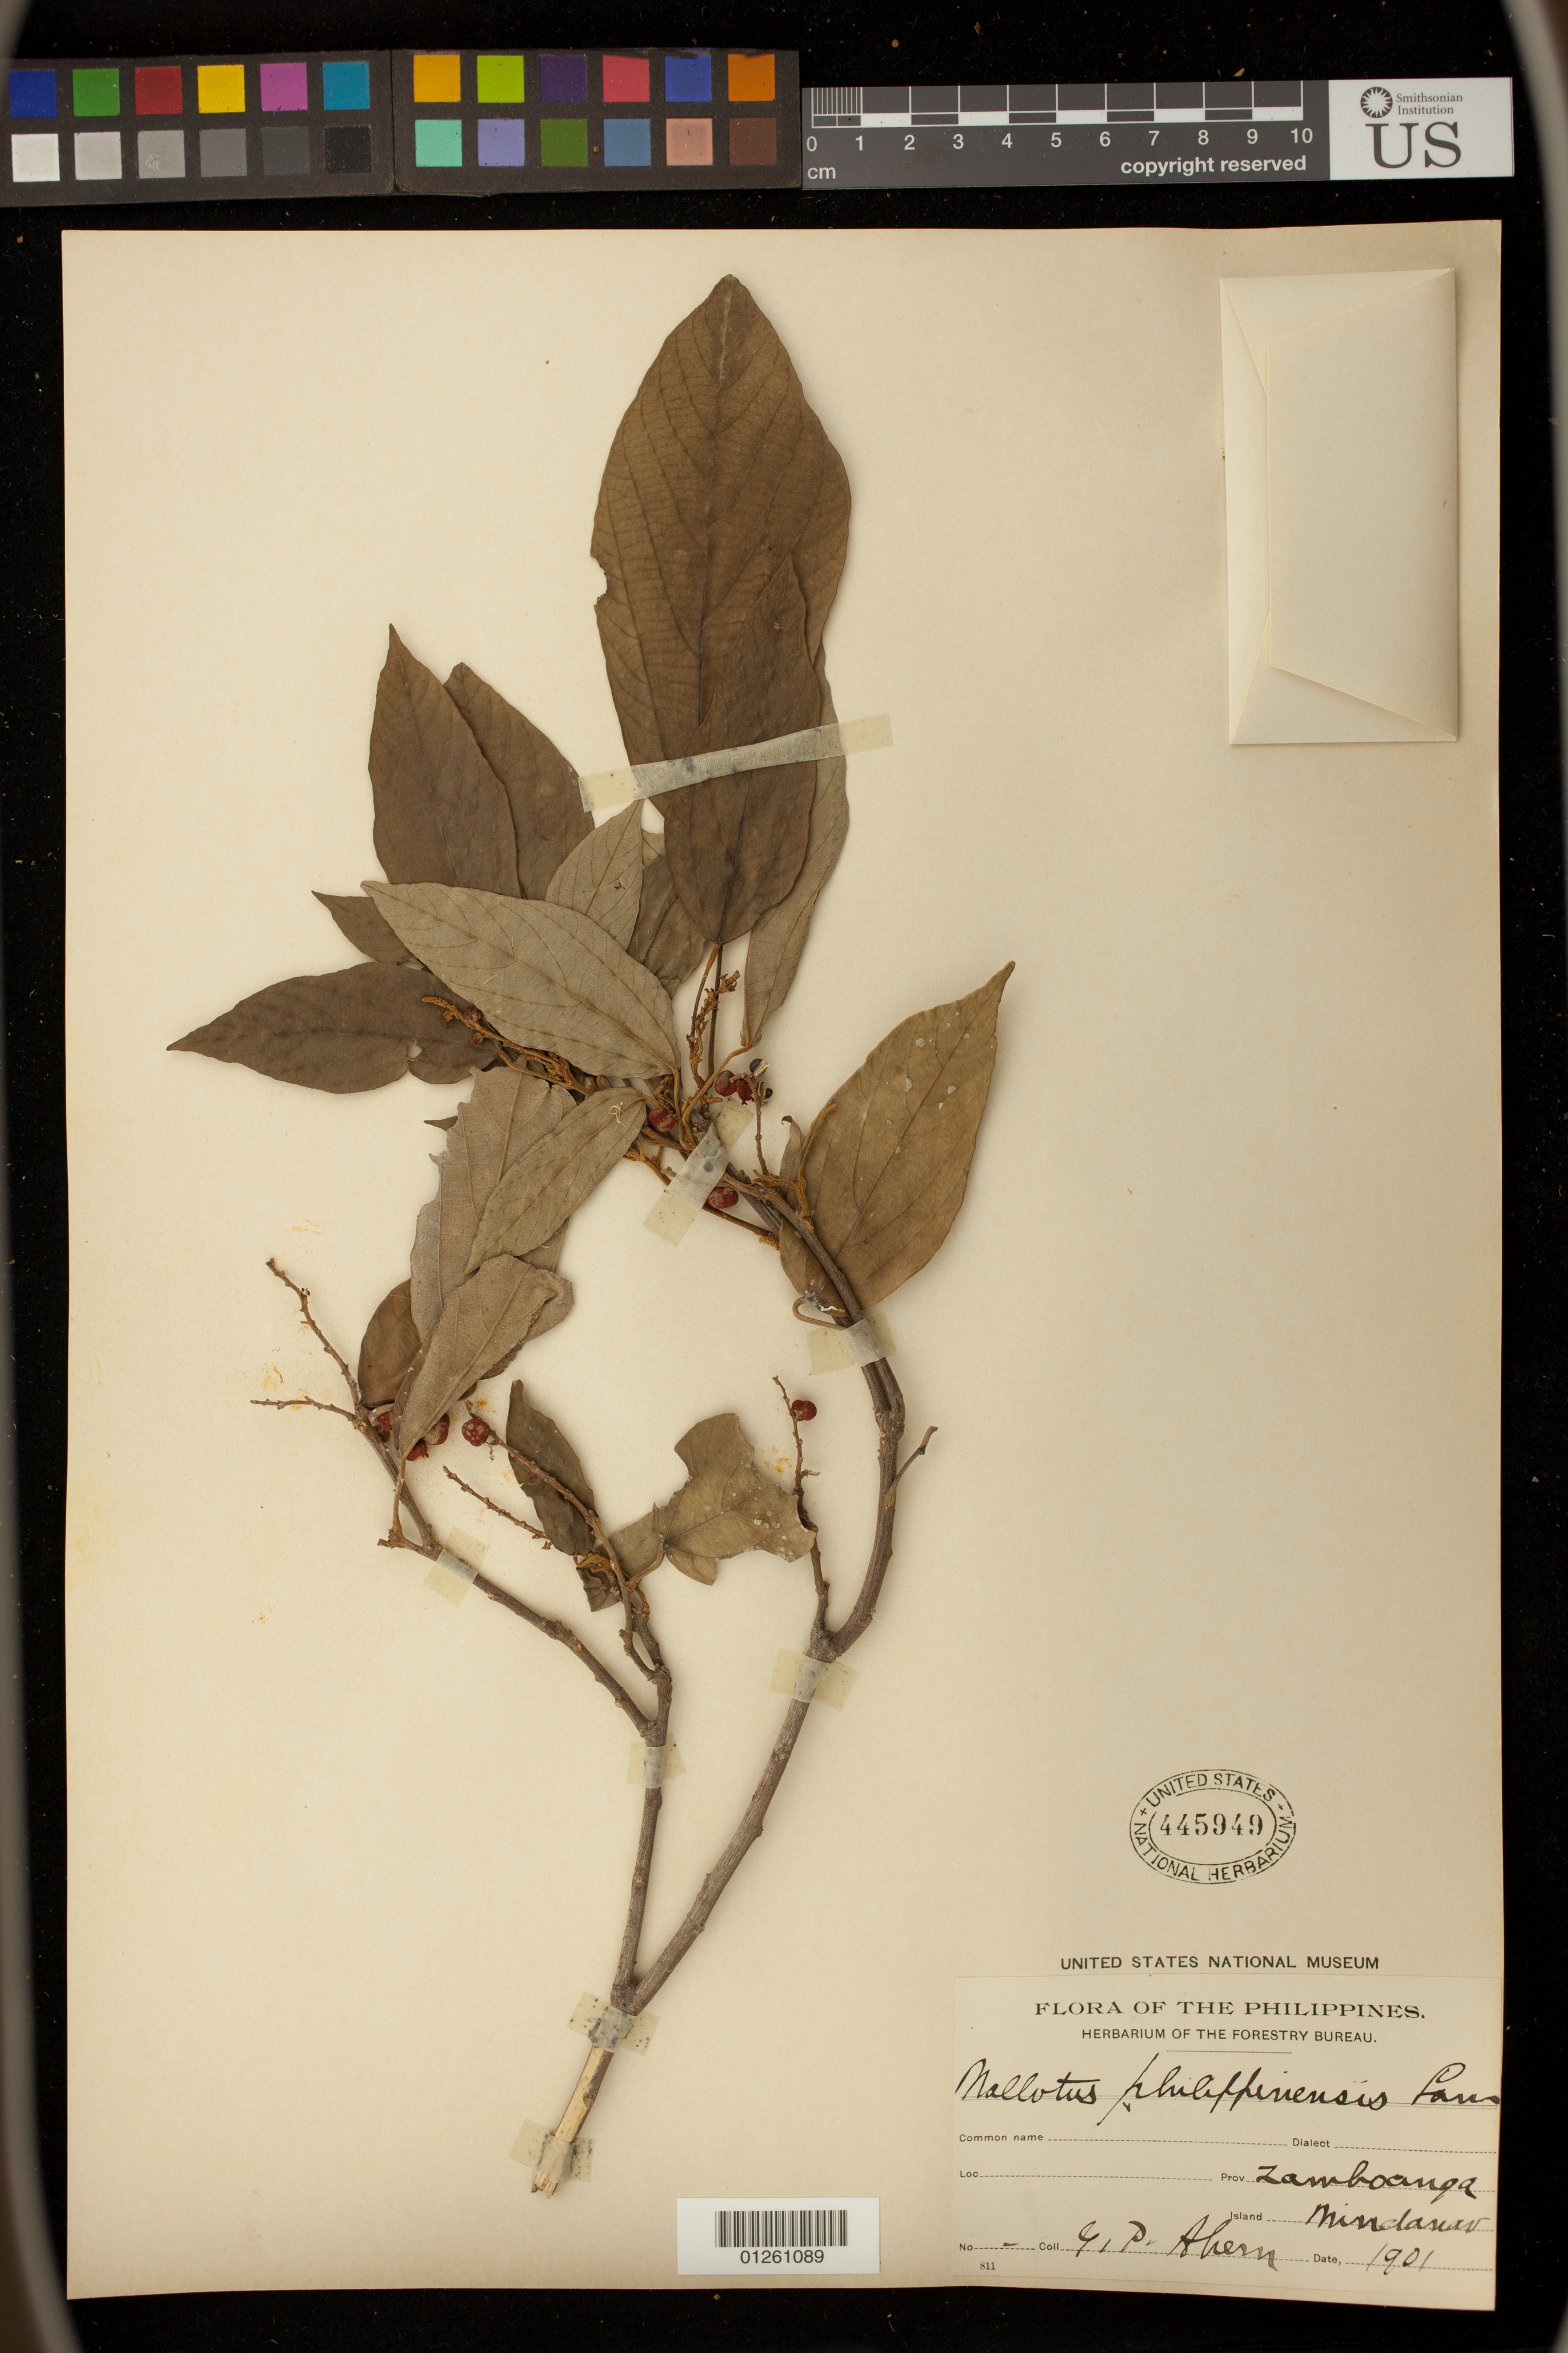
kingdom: Plantae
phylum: Tracheophyta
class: Magnoliopsida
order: Malpighiales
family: Euphorbiaceae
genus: Mallotus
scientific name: Mallotus philippensis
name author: (Lam.) Müll. Arg.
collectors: G. Ahern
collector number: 811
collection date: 1901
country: Philippines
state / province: Zamboanga Peninsula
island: Mindanao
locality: Zamboanga, Mindanao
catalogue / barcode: US 445949